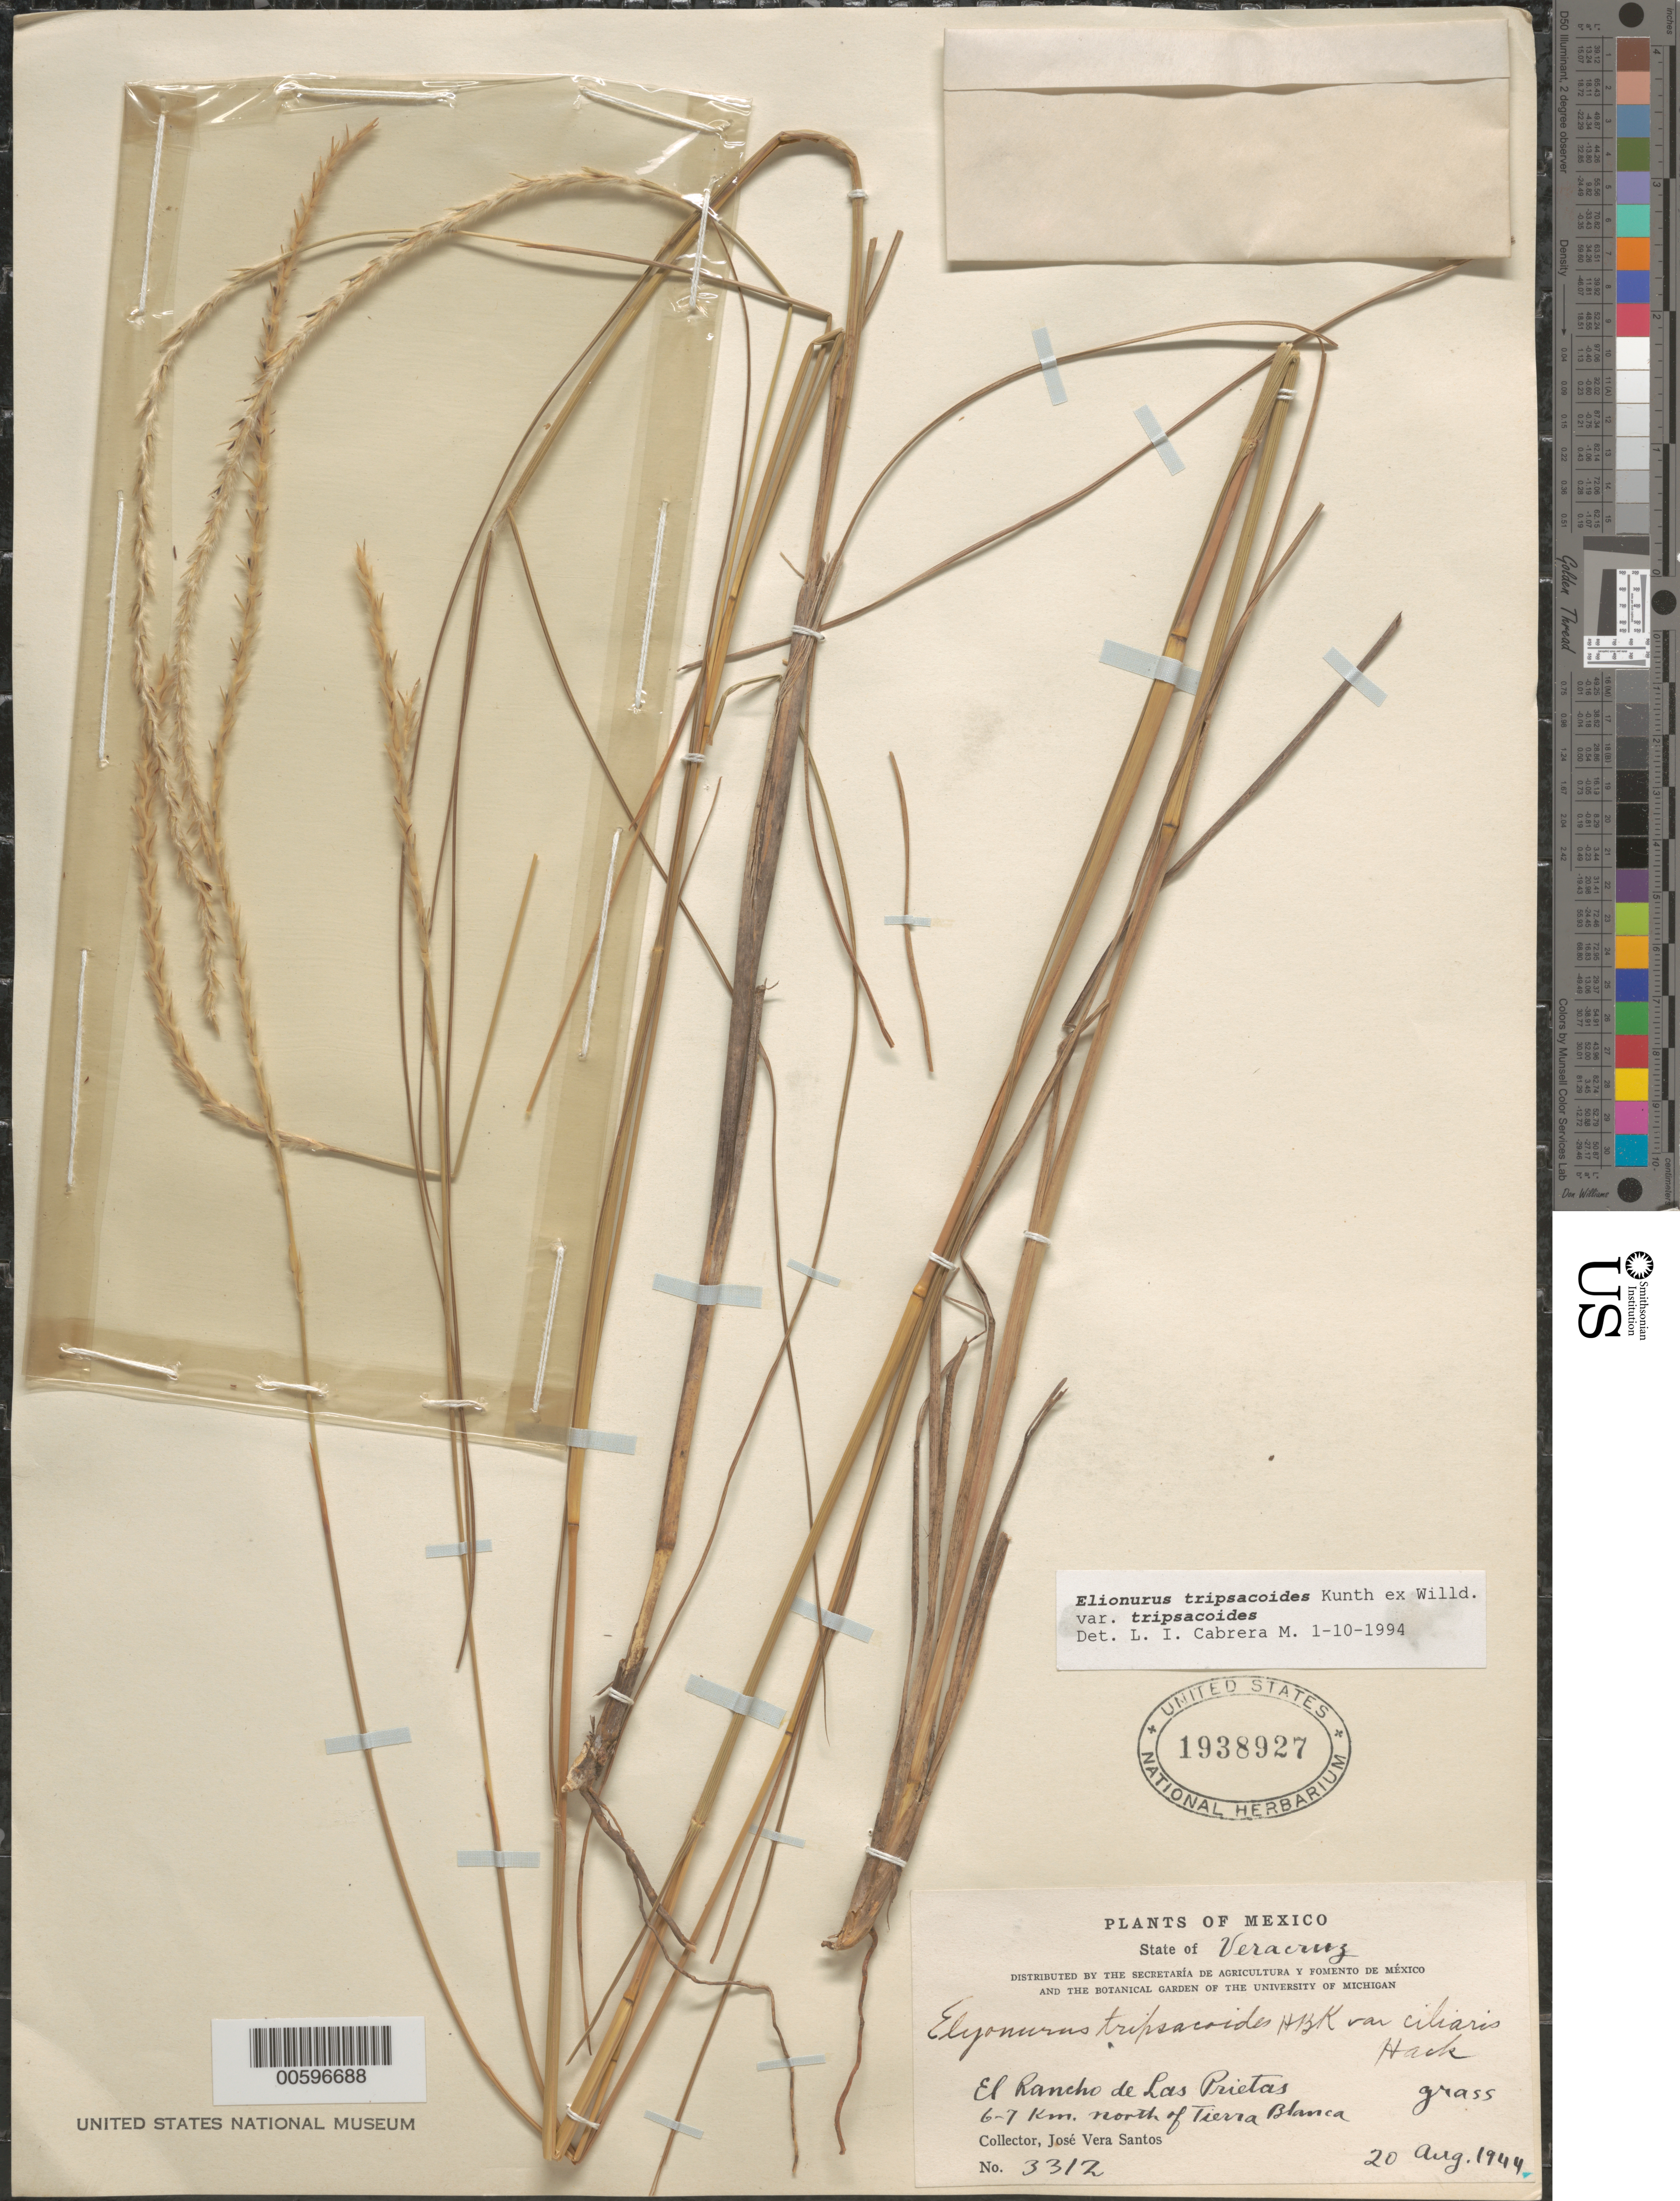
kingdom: Plantae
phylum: Tracheophyta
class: Liliopsida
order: Poales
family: Poaceae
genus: Elionurus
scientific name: Elionurus tripsacoides var. tripsacoides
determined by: Cabrera M., L. I.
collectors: J. V. Santos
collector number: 3312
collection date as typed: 20 Aug 1944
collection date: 1944-08-20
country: Mexico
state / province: Veracruz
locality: El Rancho de Las Prietas 6-7 km N of Tierra Blanca.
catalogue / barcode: US 1938927